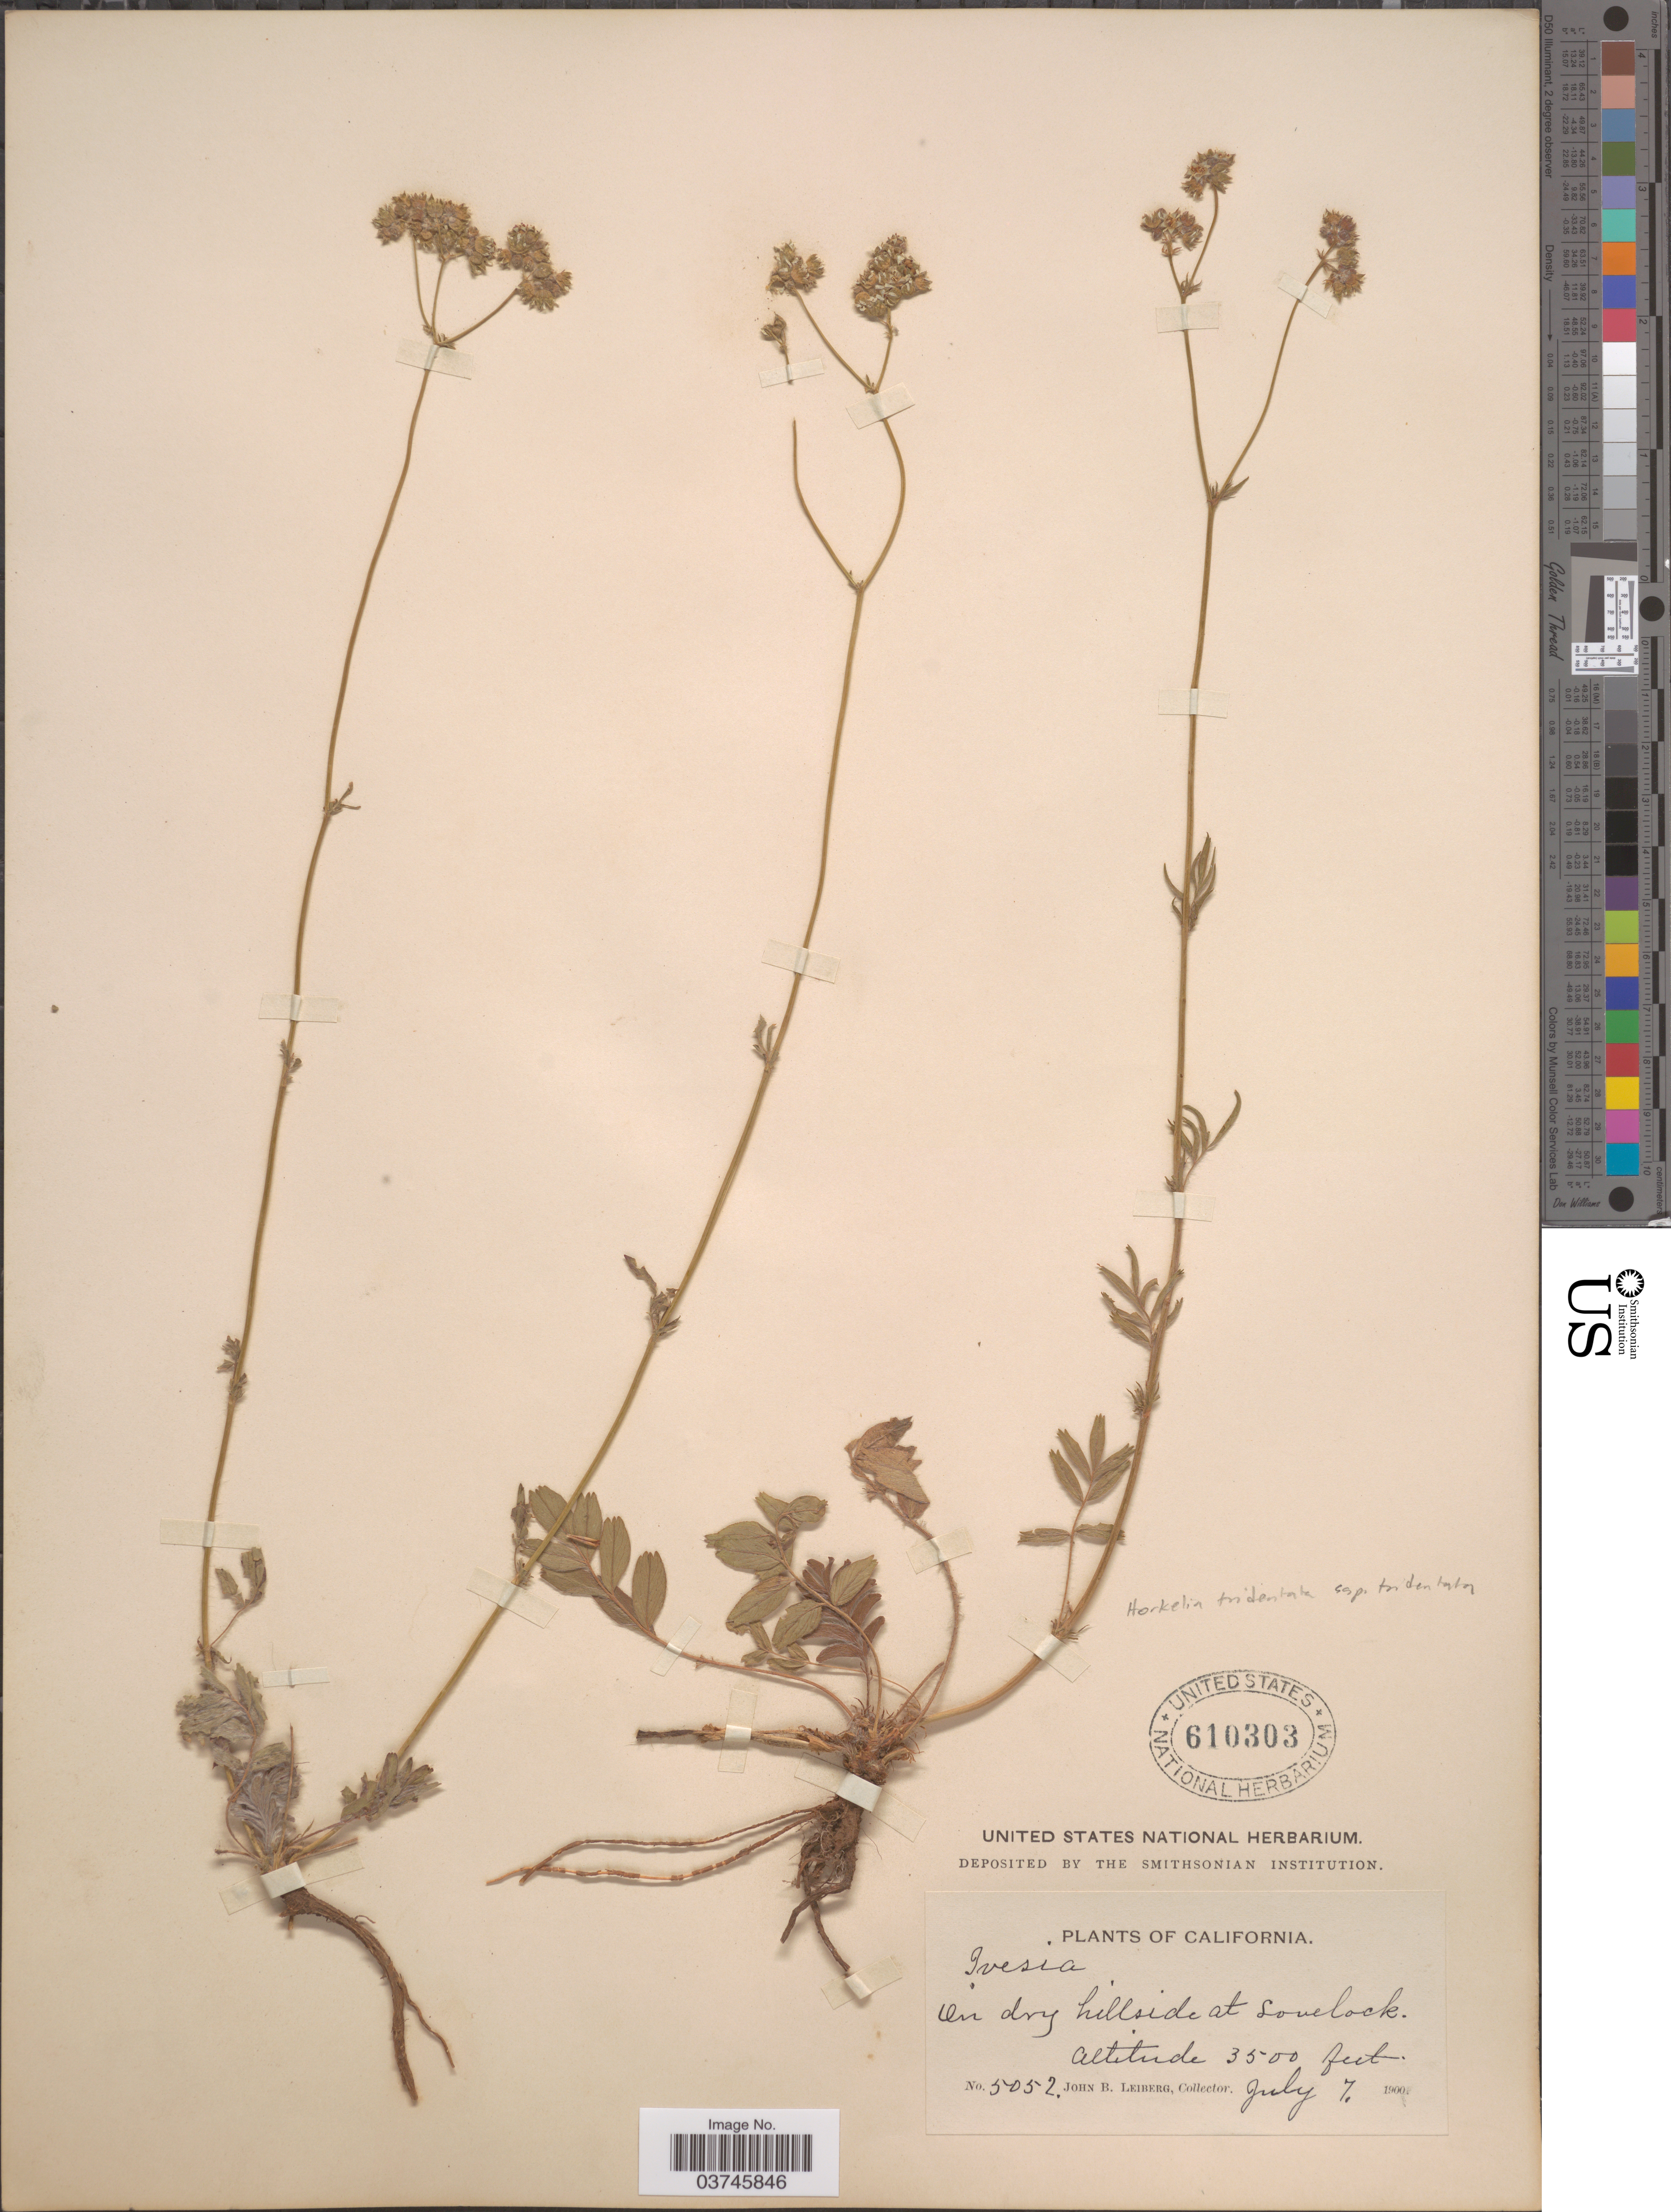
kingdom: Plantae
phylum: Tracheophyta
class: Magnoliopsida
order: Rosales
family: Rosaceae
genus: Potentilla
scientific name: Potentilla tilingii var. tilingii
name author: (Regel) Greene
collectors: J. B. Leiberg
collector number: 5052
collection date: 1900-07-07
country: United States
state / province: California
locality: Lovelock.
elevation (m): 1067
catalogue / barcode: US 610303